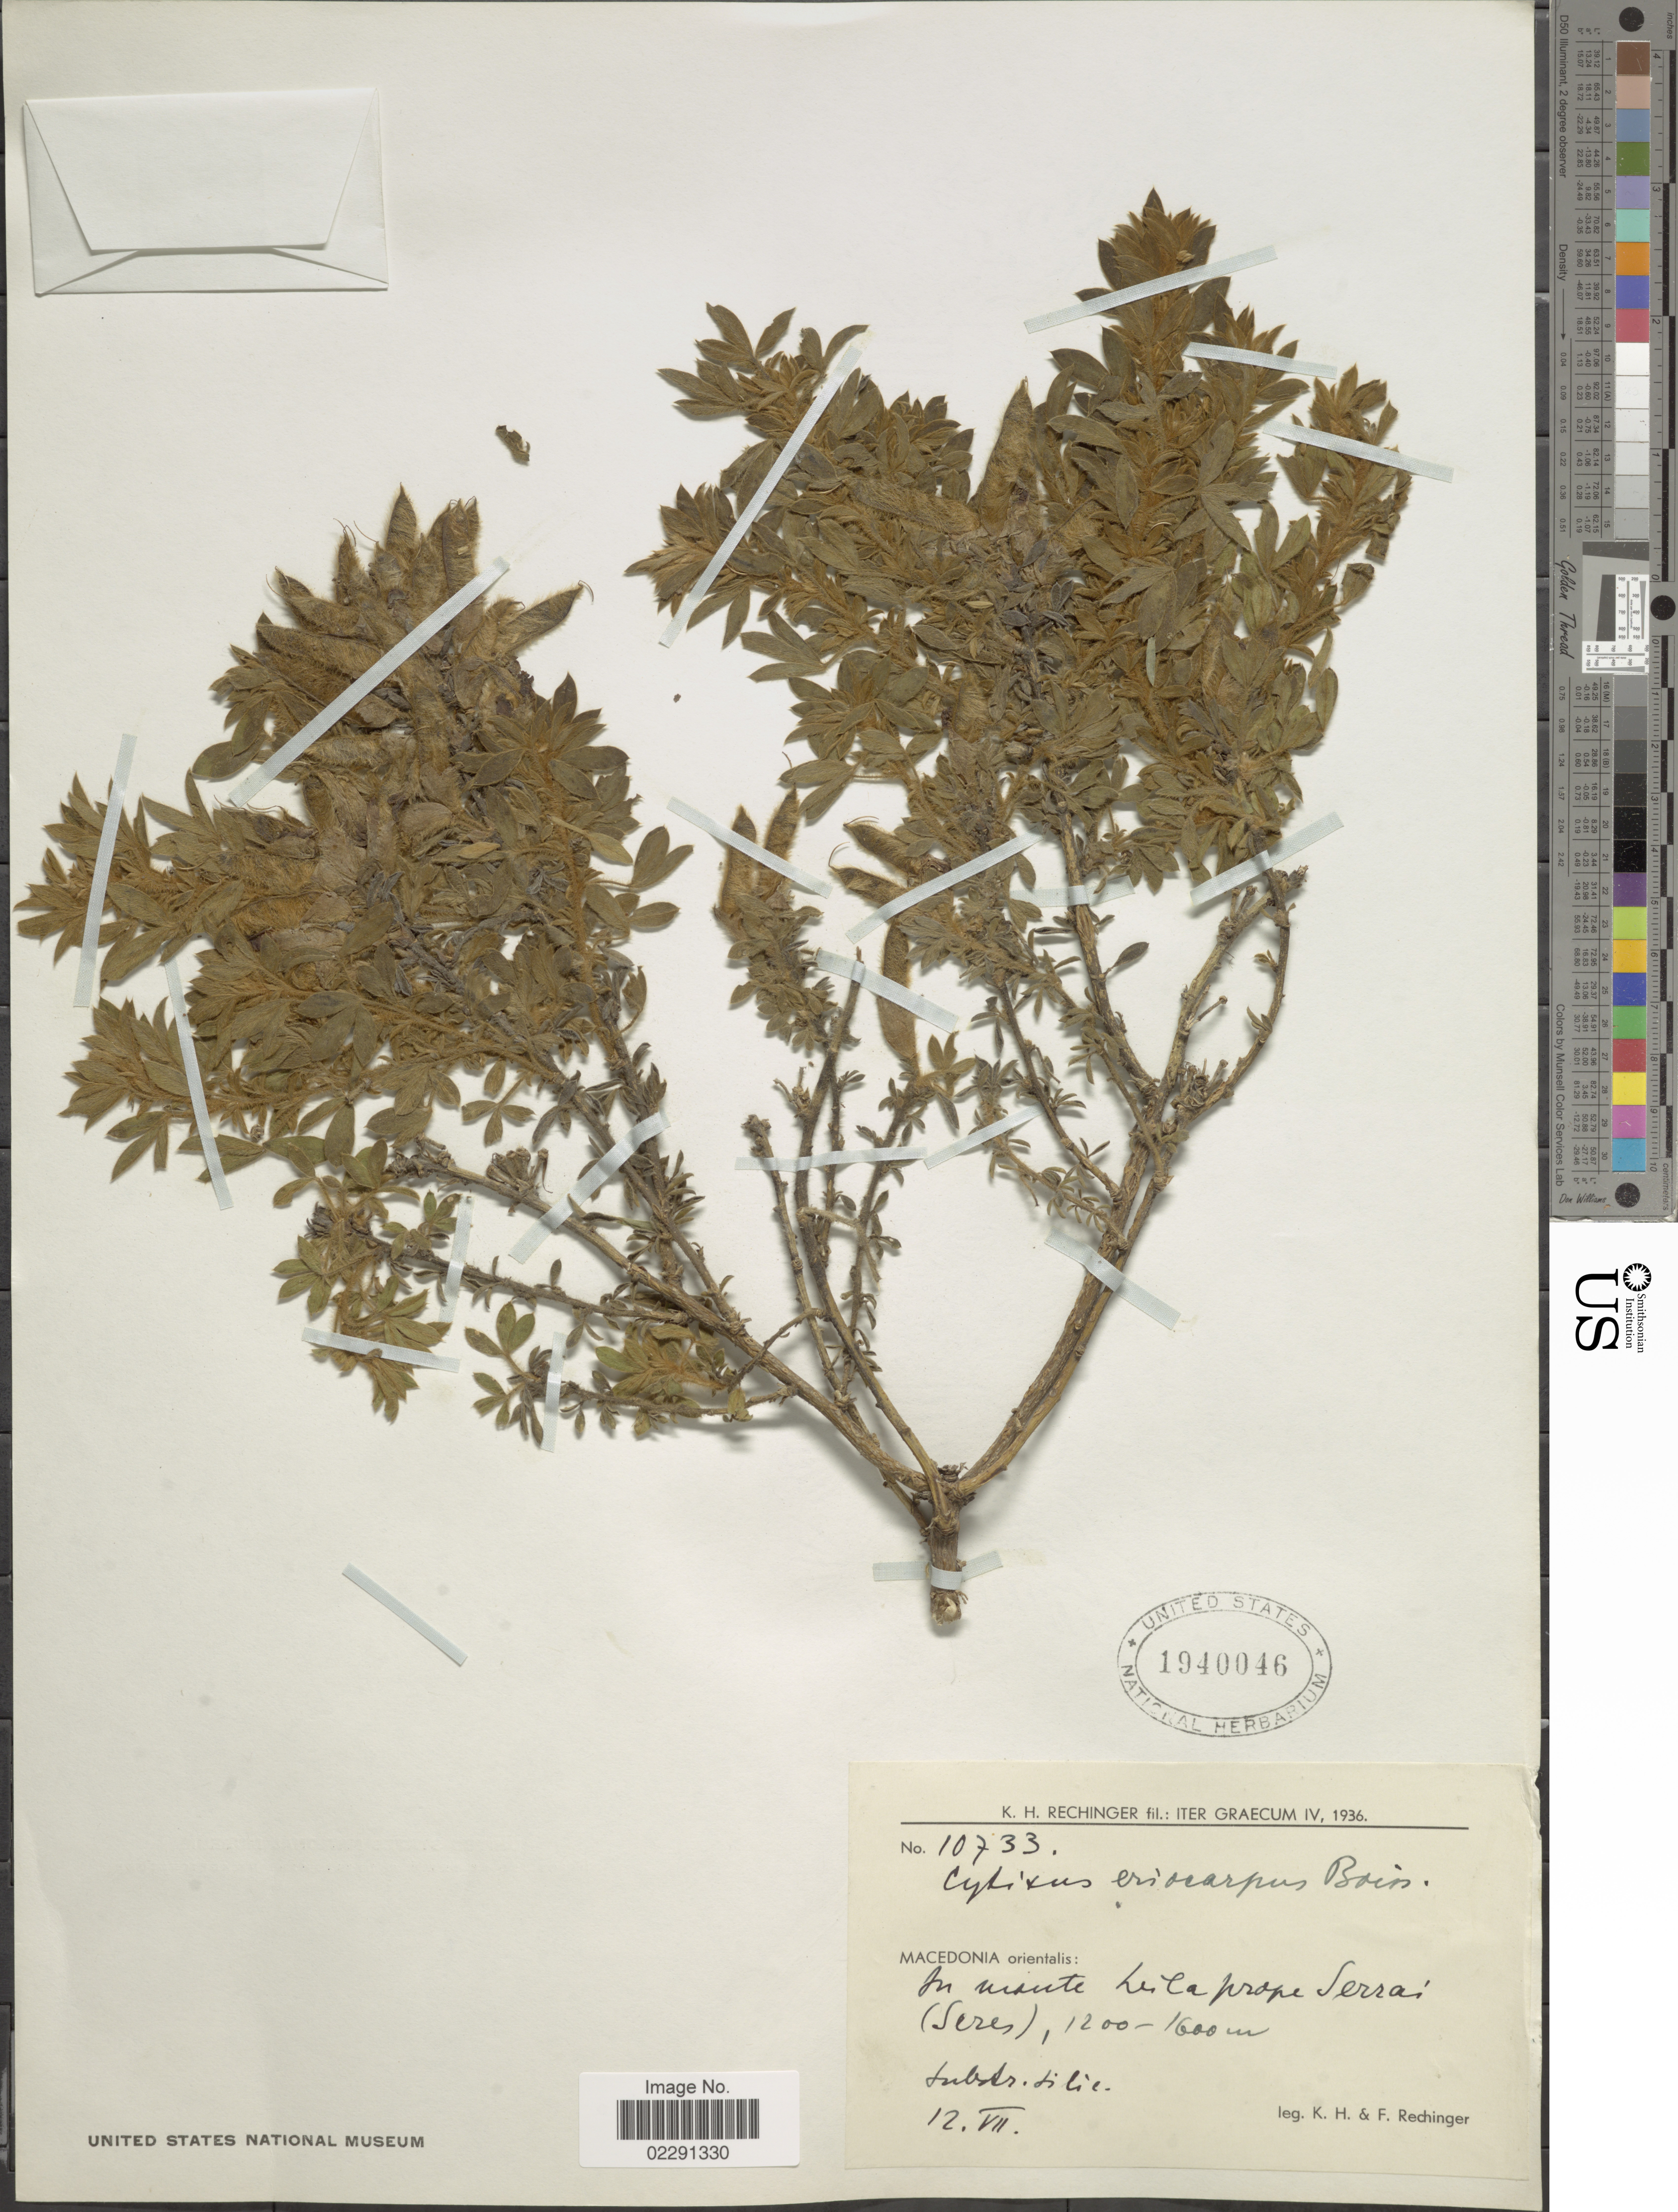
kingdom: Plantae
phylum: Tracheophyta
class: Magnoliopsida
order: Fabales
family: Fabaceae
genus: Cytisus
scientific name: Cytisus eriocarpus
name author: Boiss.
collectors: K. H. Rechinger & F. Rechinger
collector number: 10733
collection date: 1936-07-12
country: Greece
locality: Iter Graecum, Macedonia orientalis: In monte Leila prope Serrai (Seres). [interpreted]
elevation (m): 1200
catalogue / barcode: US 1940046